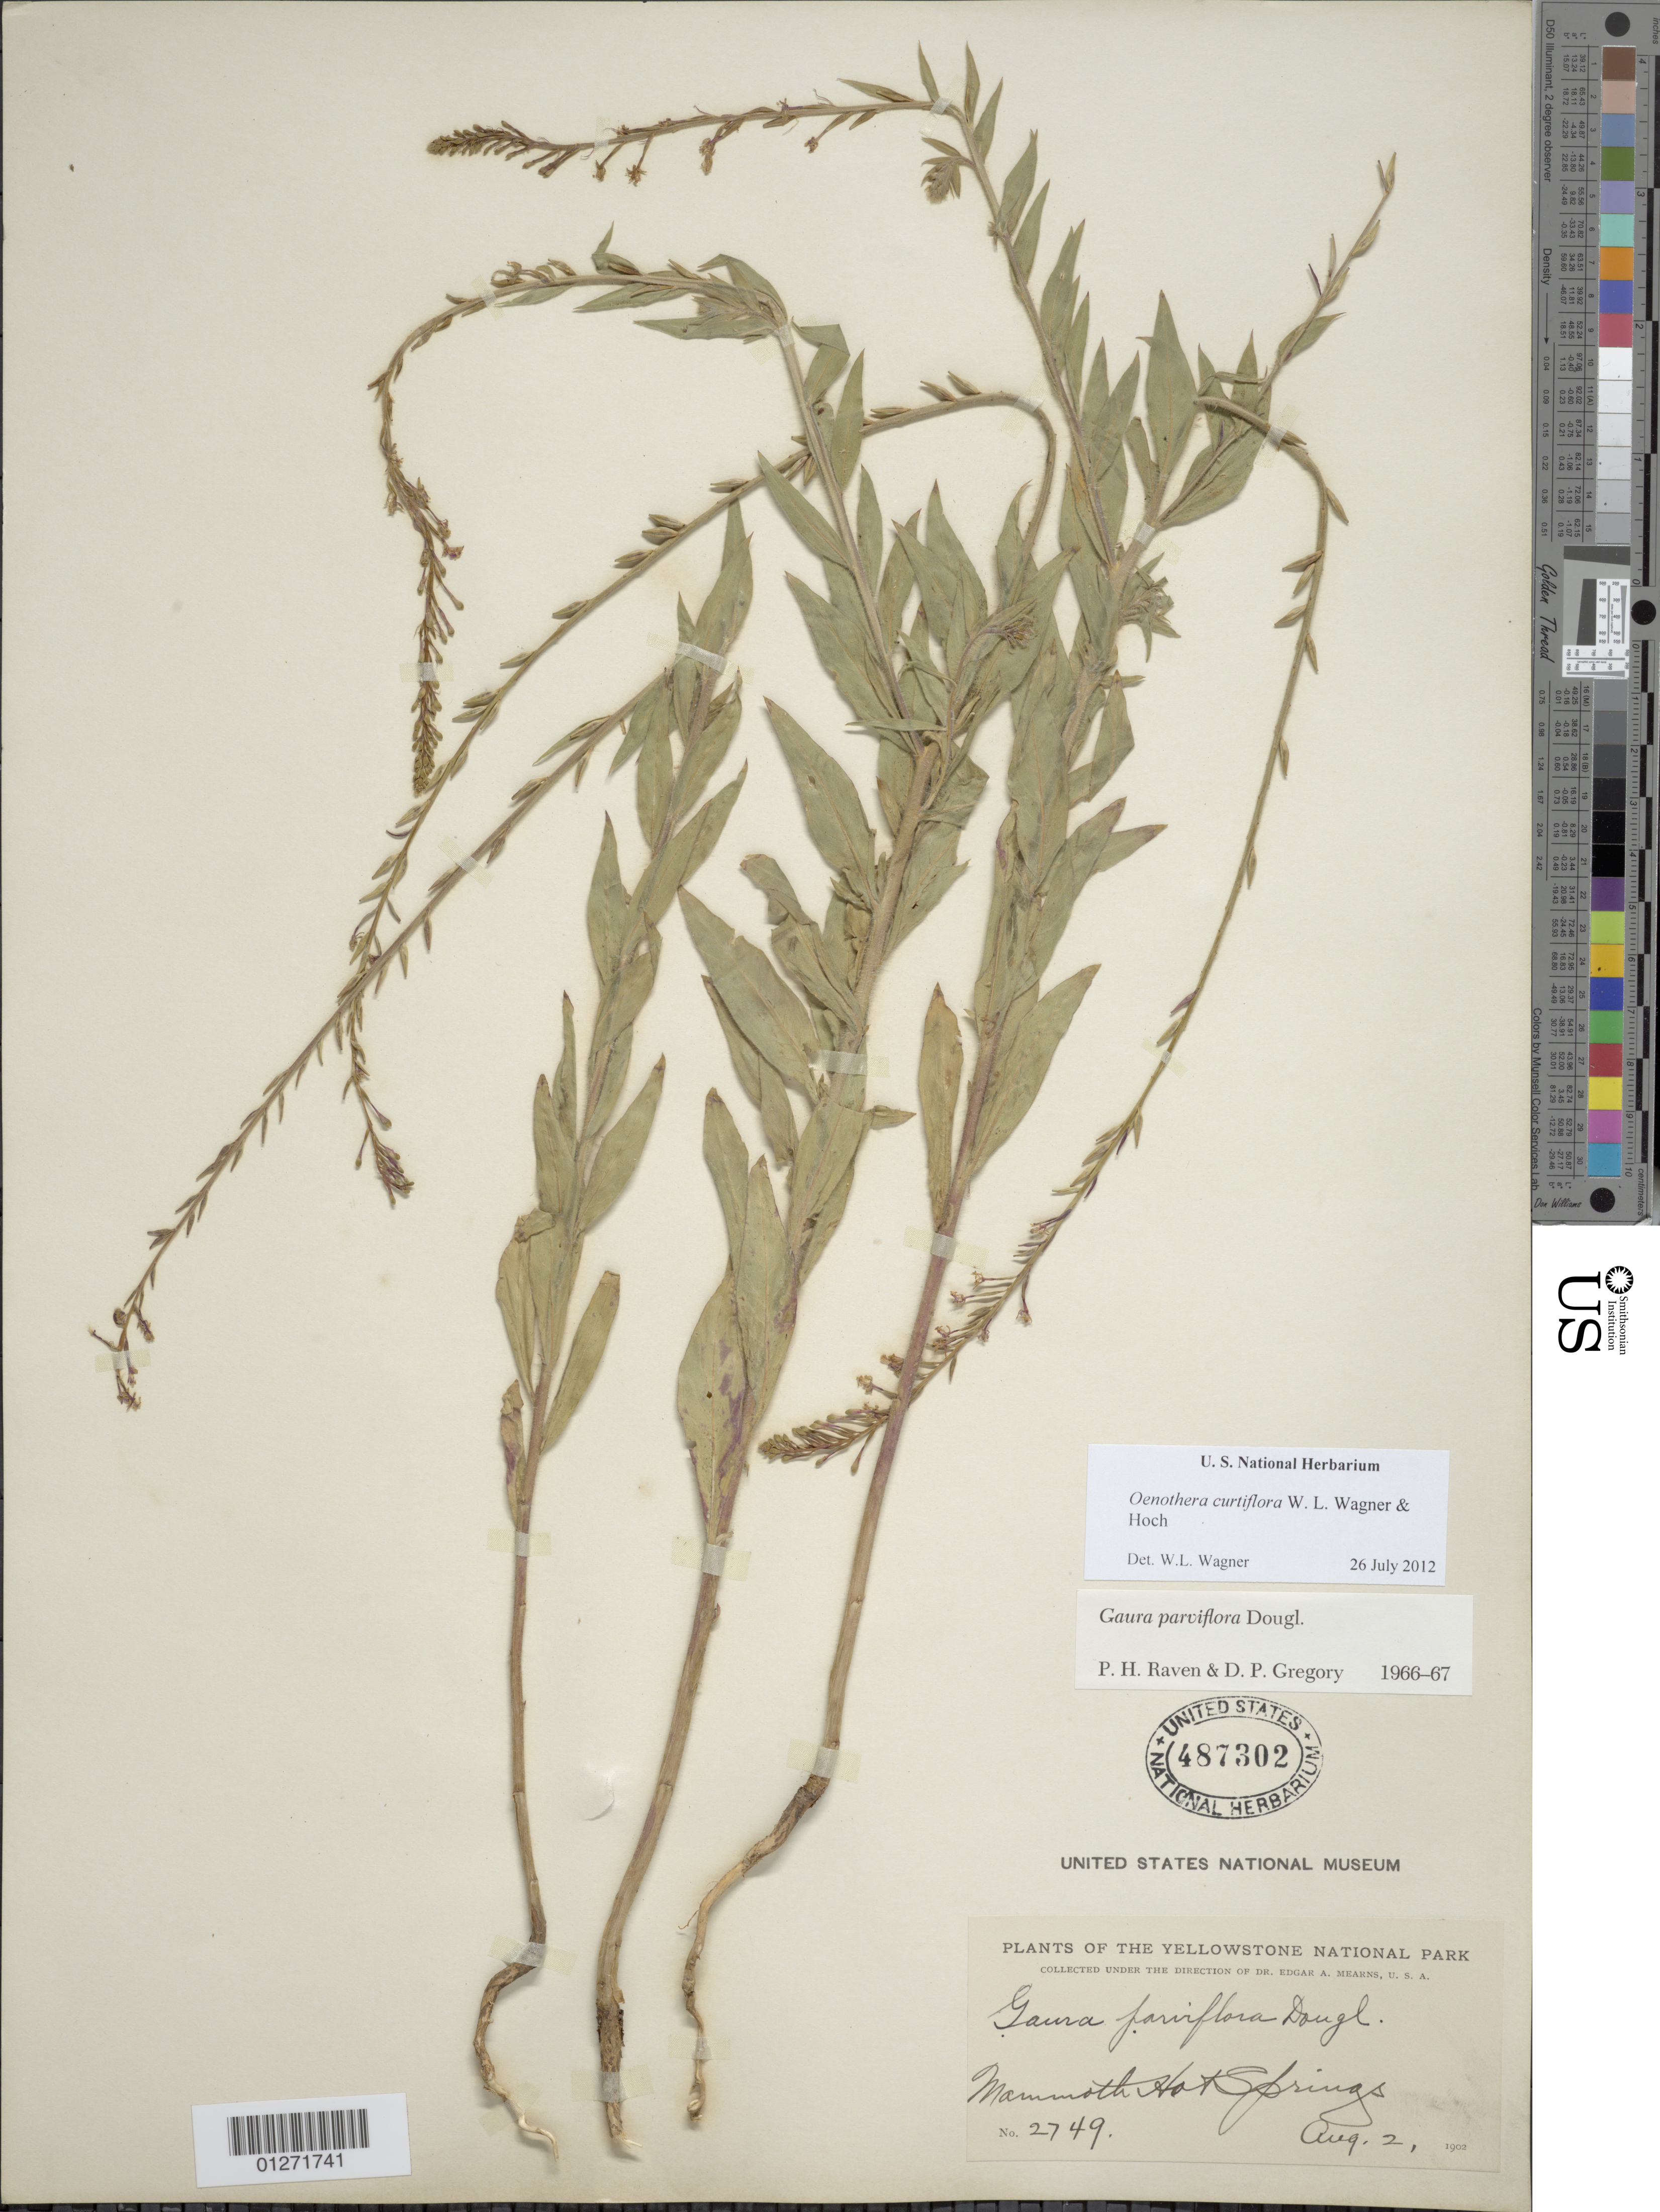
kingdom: Plantae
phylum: Tracheophyta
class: Magnoliopsida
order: Myrtales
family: Onagraceae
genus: Oenothera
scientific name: Oenothera curtiflora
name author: W.L. Wagner & Hoch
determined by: Wagner, W. L., (BOT), Smithsonian Institution - National Museum of Natural History (UNITED STATES)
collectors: E. A. Mearns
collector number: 272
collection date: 1902-08-02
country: United States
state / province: Wyoming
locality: Yellowstone National Park, Mammoth Hot Springs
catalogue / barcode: US 487302